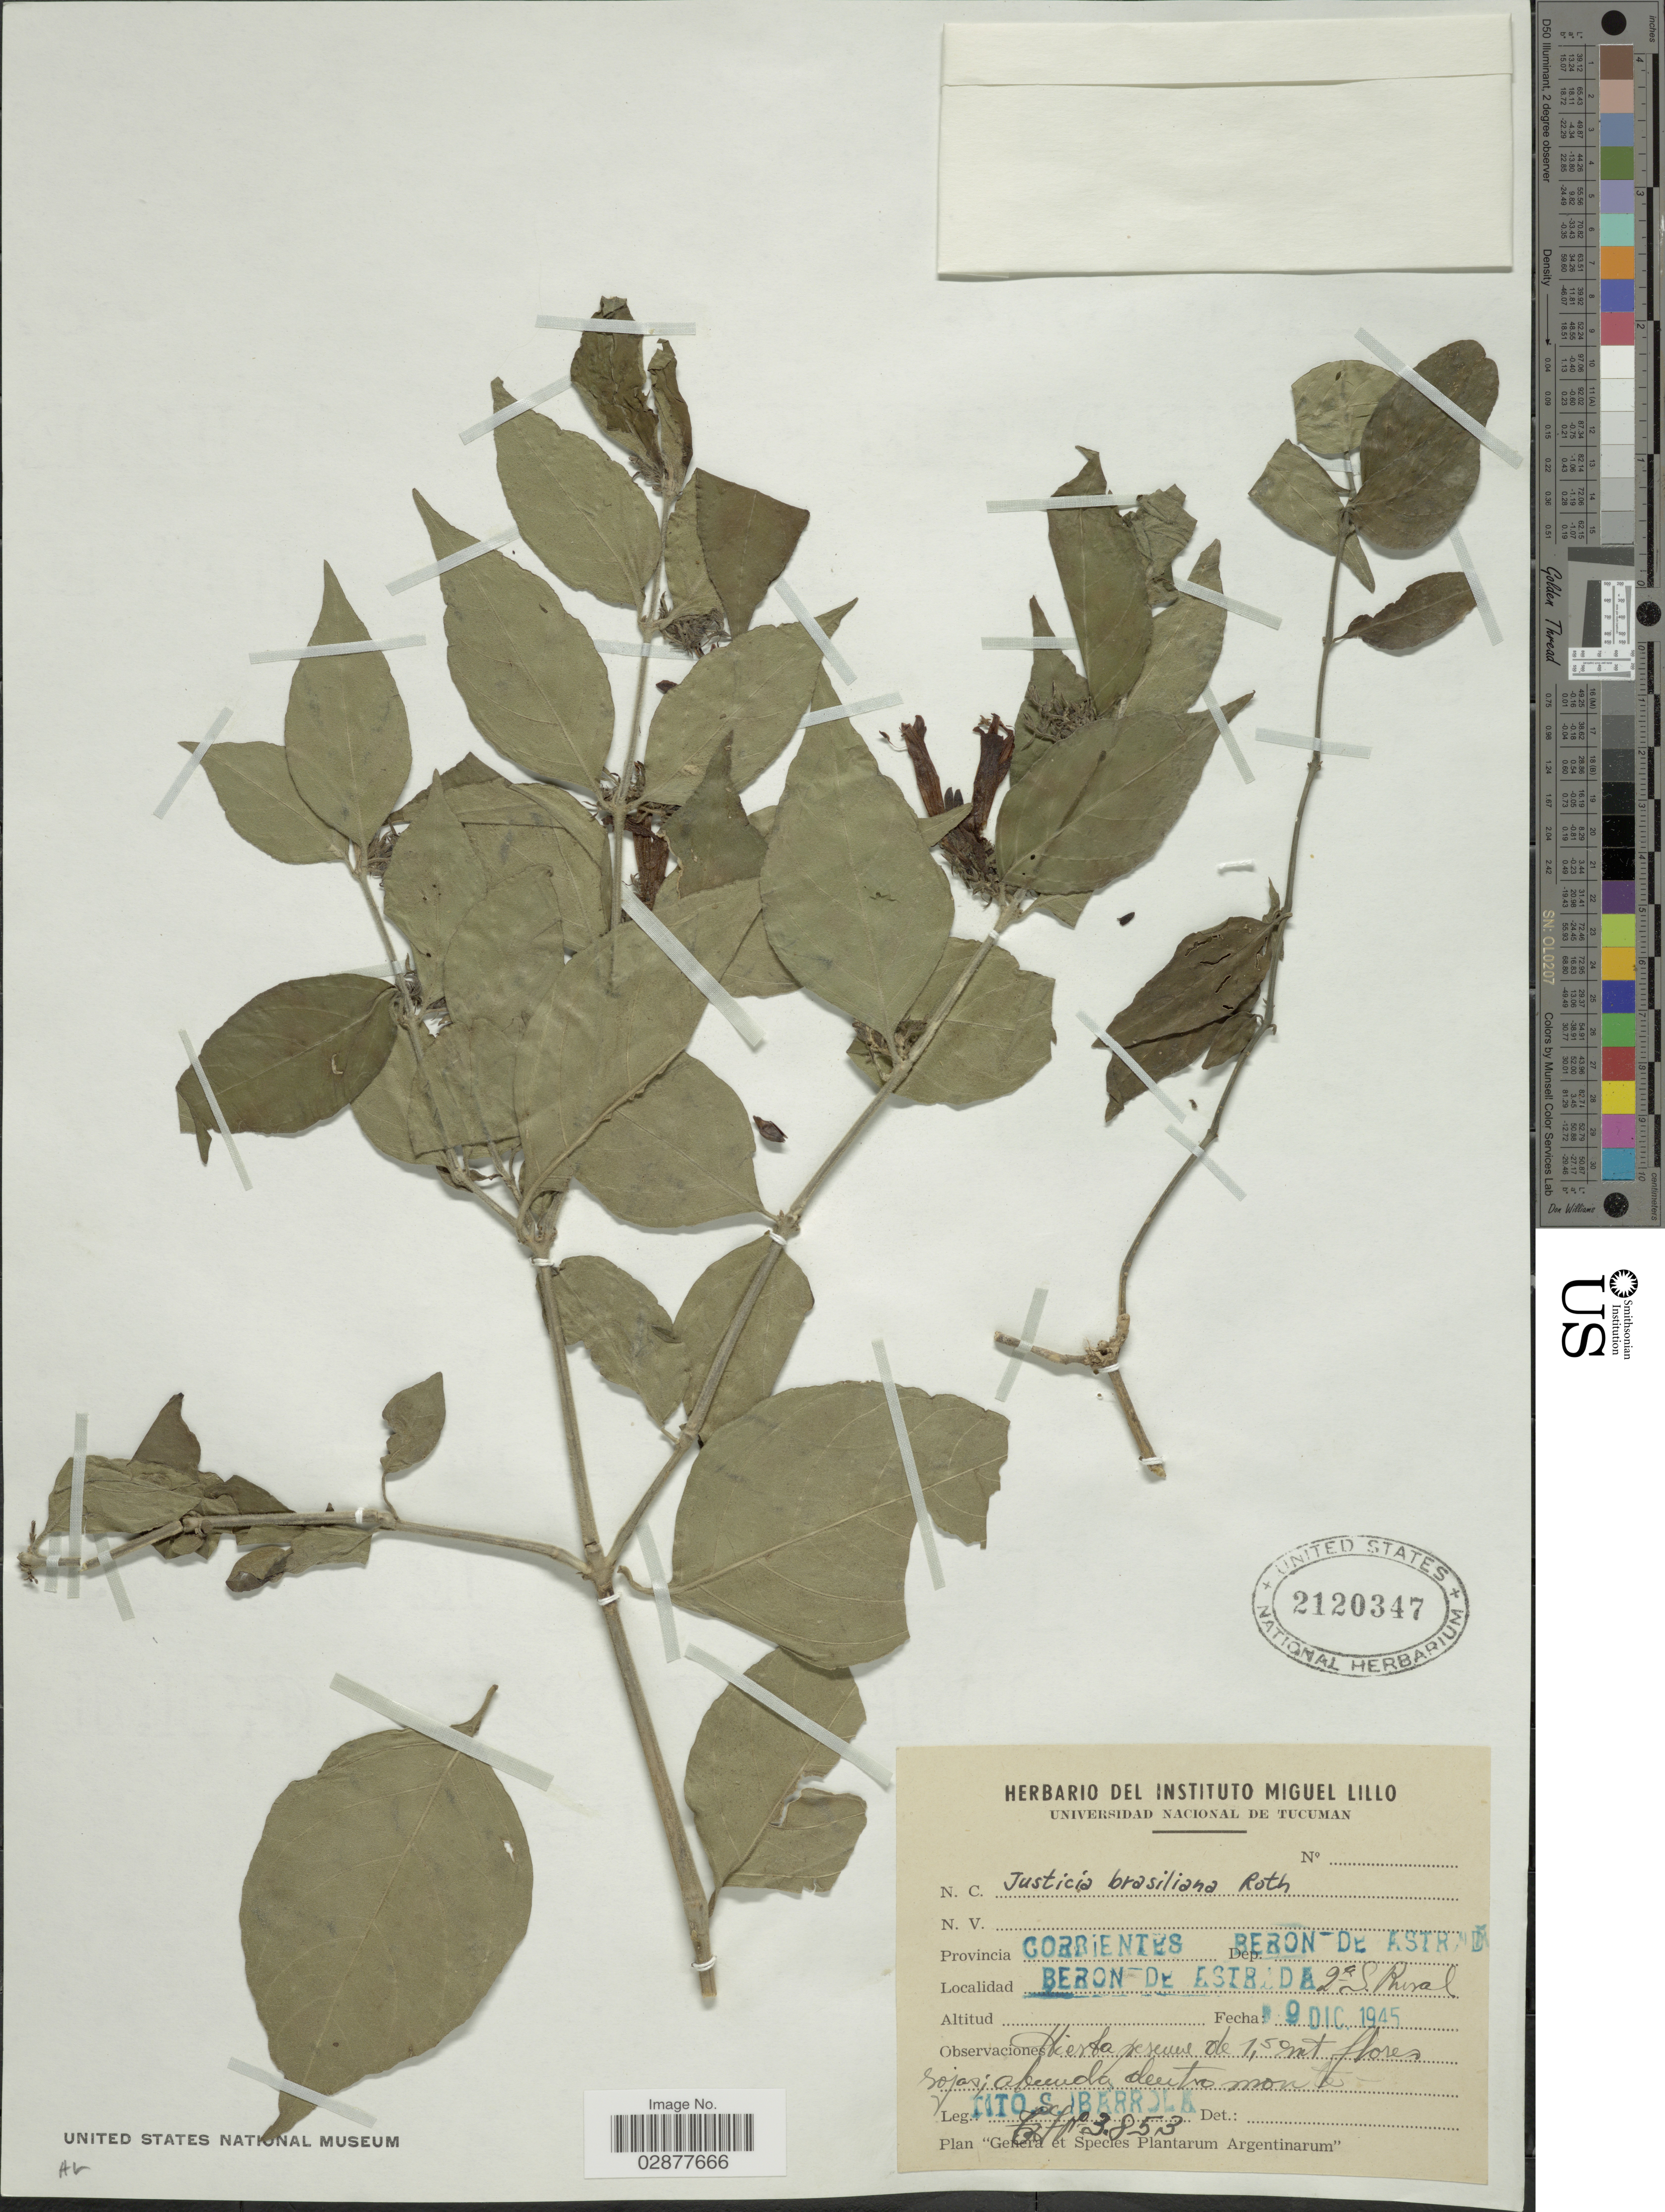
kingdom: Plantae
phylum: Tracheophyta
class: Magnoliopsida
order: Lamiales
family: Acanthaceae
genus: Justicia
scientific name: Justicia brasiliana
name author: Roth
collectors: T. Ibarrola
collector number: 3853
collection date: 1945-12-09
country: Argentina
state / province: Corrientes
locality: Provincia Corrientes, Dep. Beron de Astrada. Beron de Astrada.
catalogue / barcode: US 2120347